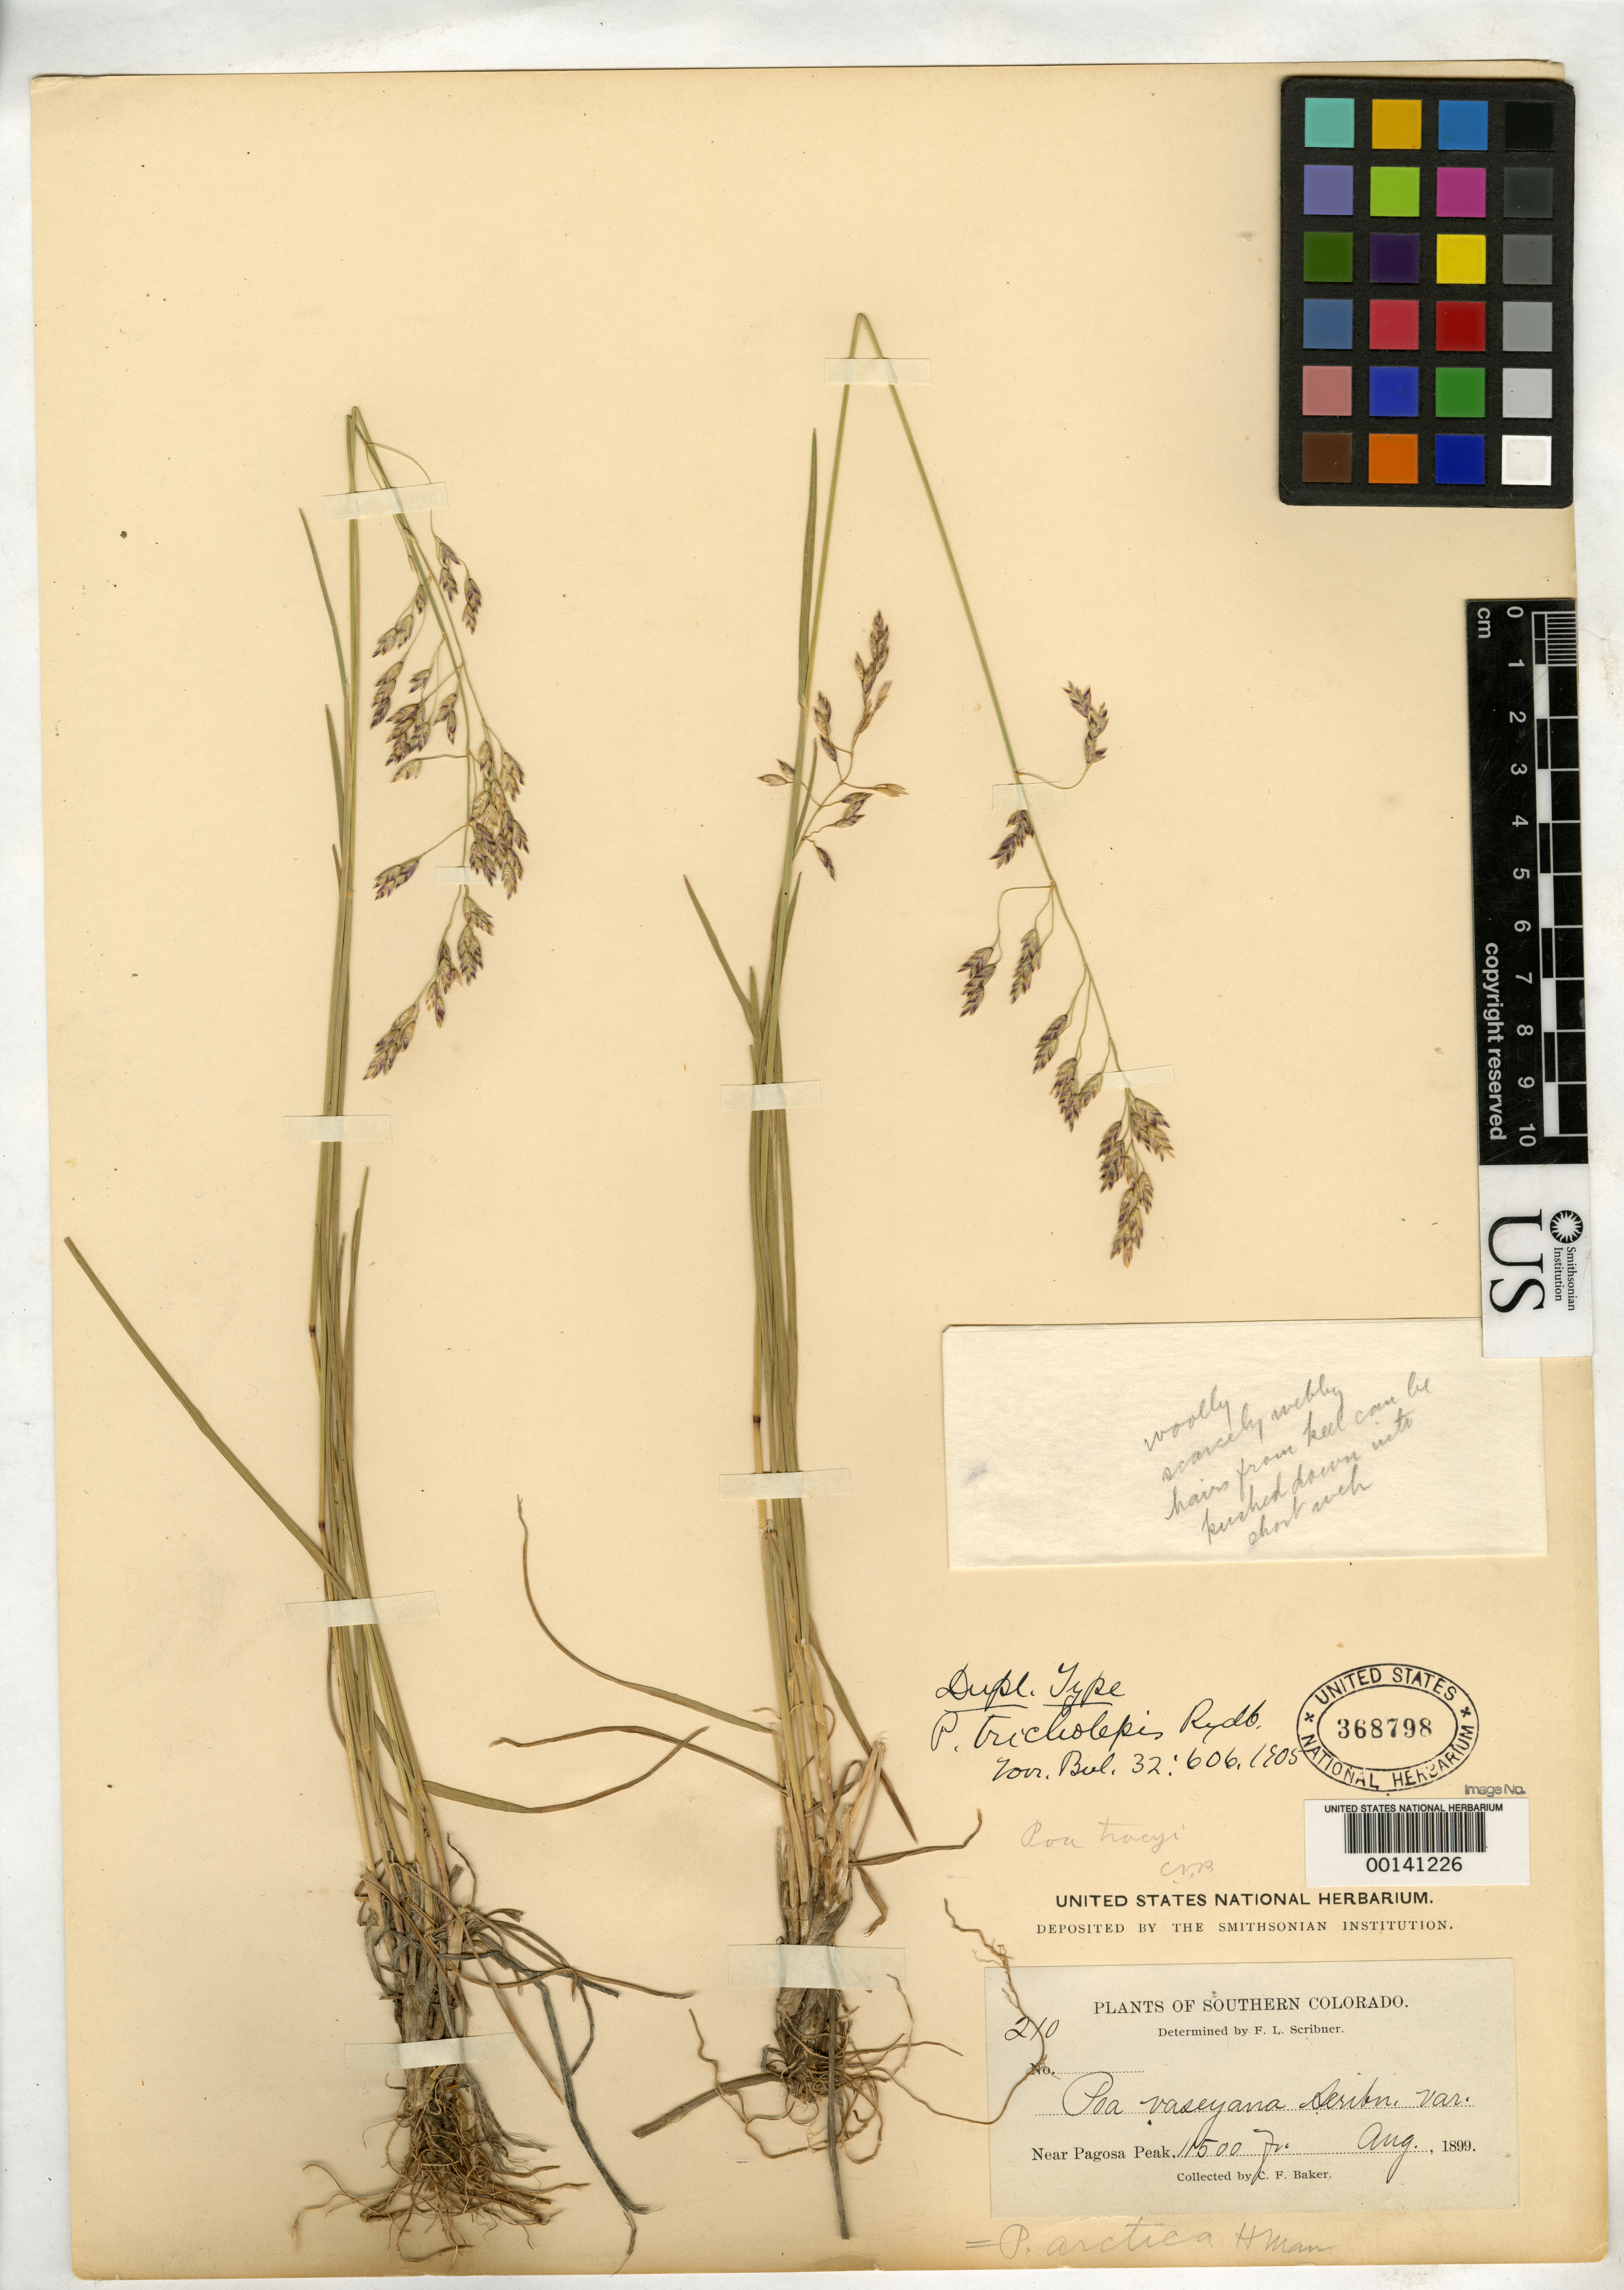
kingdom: Plantae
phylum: Tracheophyta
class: Liliopsida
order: Poales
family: Poaceae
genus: Poa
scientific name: Poa tricliolepis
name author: Rydb.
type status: Isosyntype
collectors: C. F. Baker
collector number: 210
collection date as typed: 1899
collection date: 1899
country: United States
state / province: Colorado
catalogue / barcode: US 368798